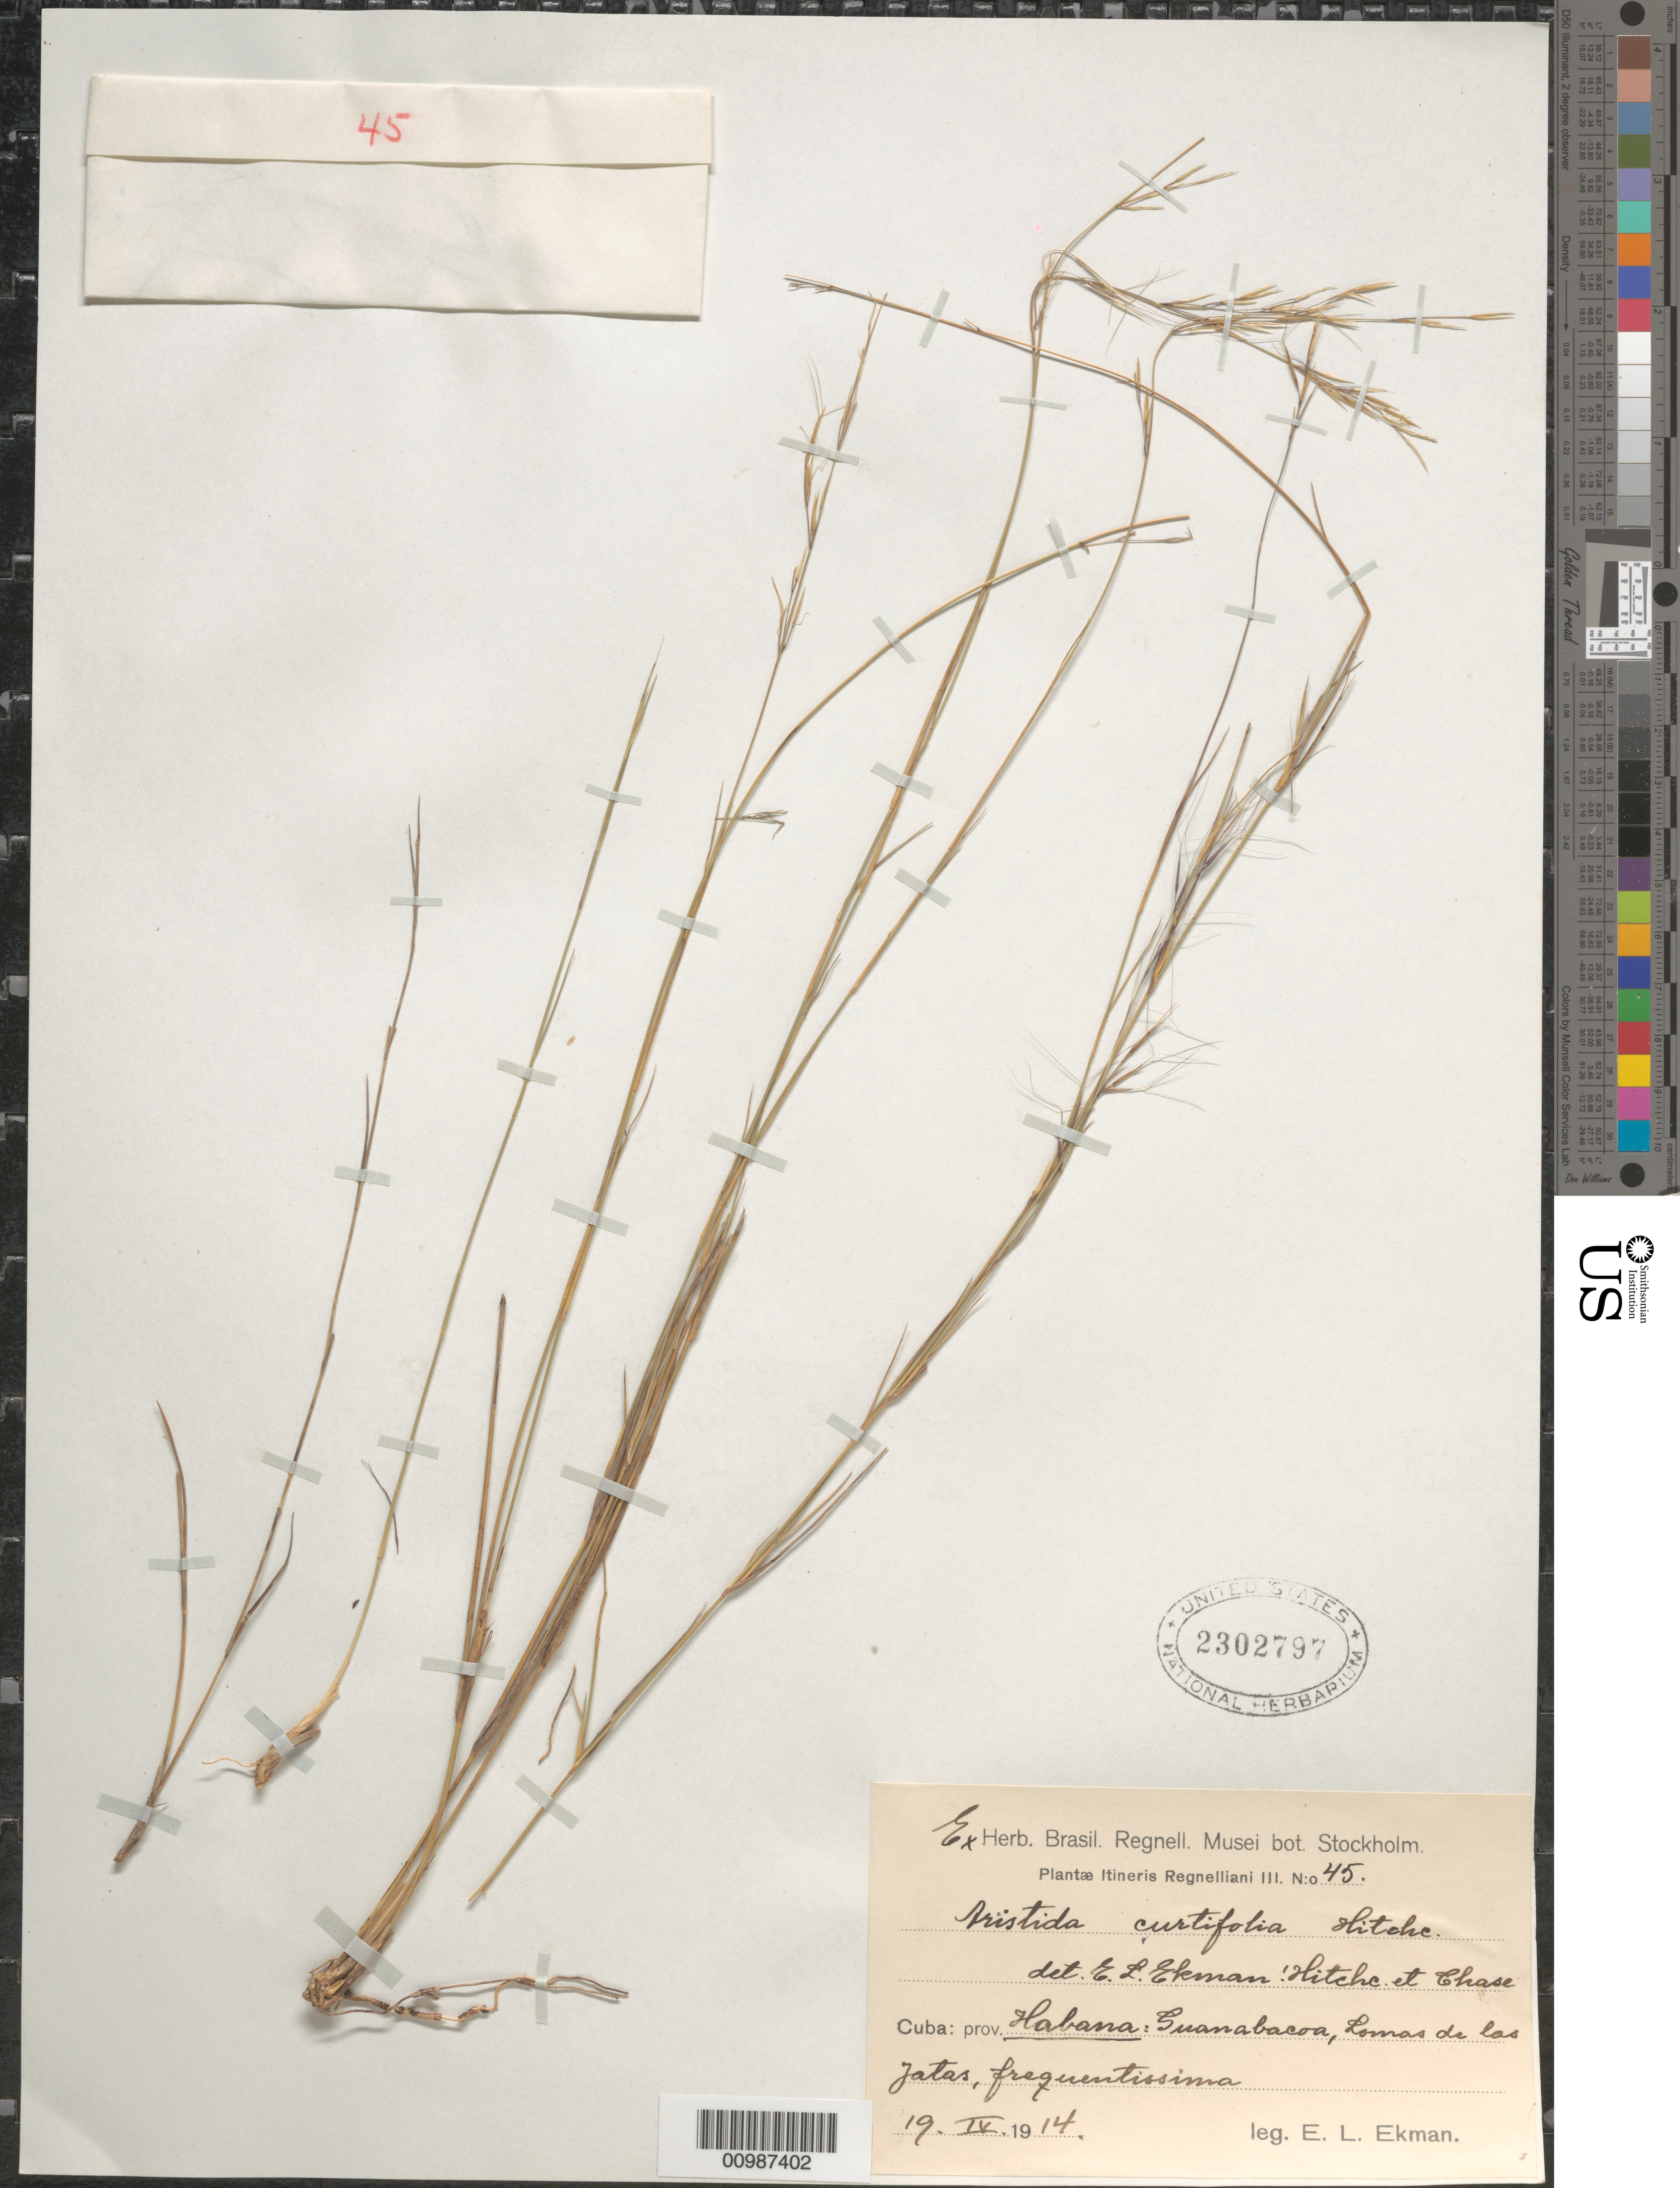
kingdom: Plantae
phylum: Tracheophyta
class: Liliopsida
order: Poales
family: Poaceae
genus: Aristida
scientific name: Aristida curtifolia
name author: Hitchc.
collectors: E. L. Ekman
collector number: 45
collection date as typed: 19 Apr 1914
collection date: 1914-04-19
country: Cuba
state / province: La Habana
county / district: Municipio Guanabacoa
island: Cuba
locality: Guanabacoa, Lomas de las Jatas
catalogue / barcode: US 2302797